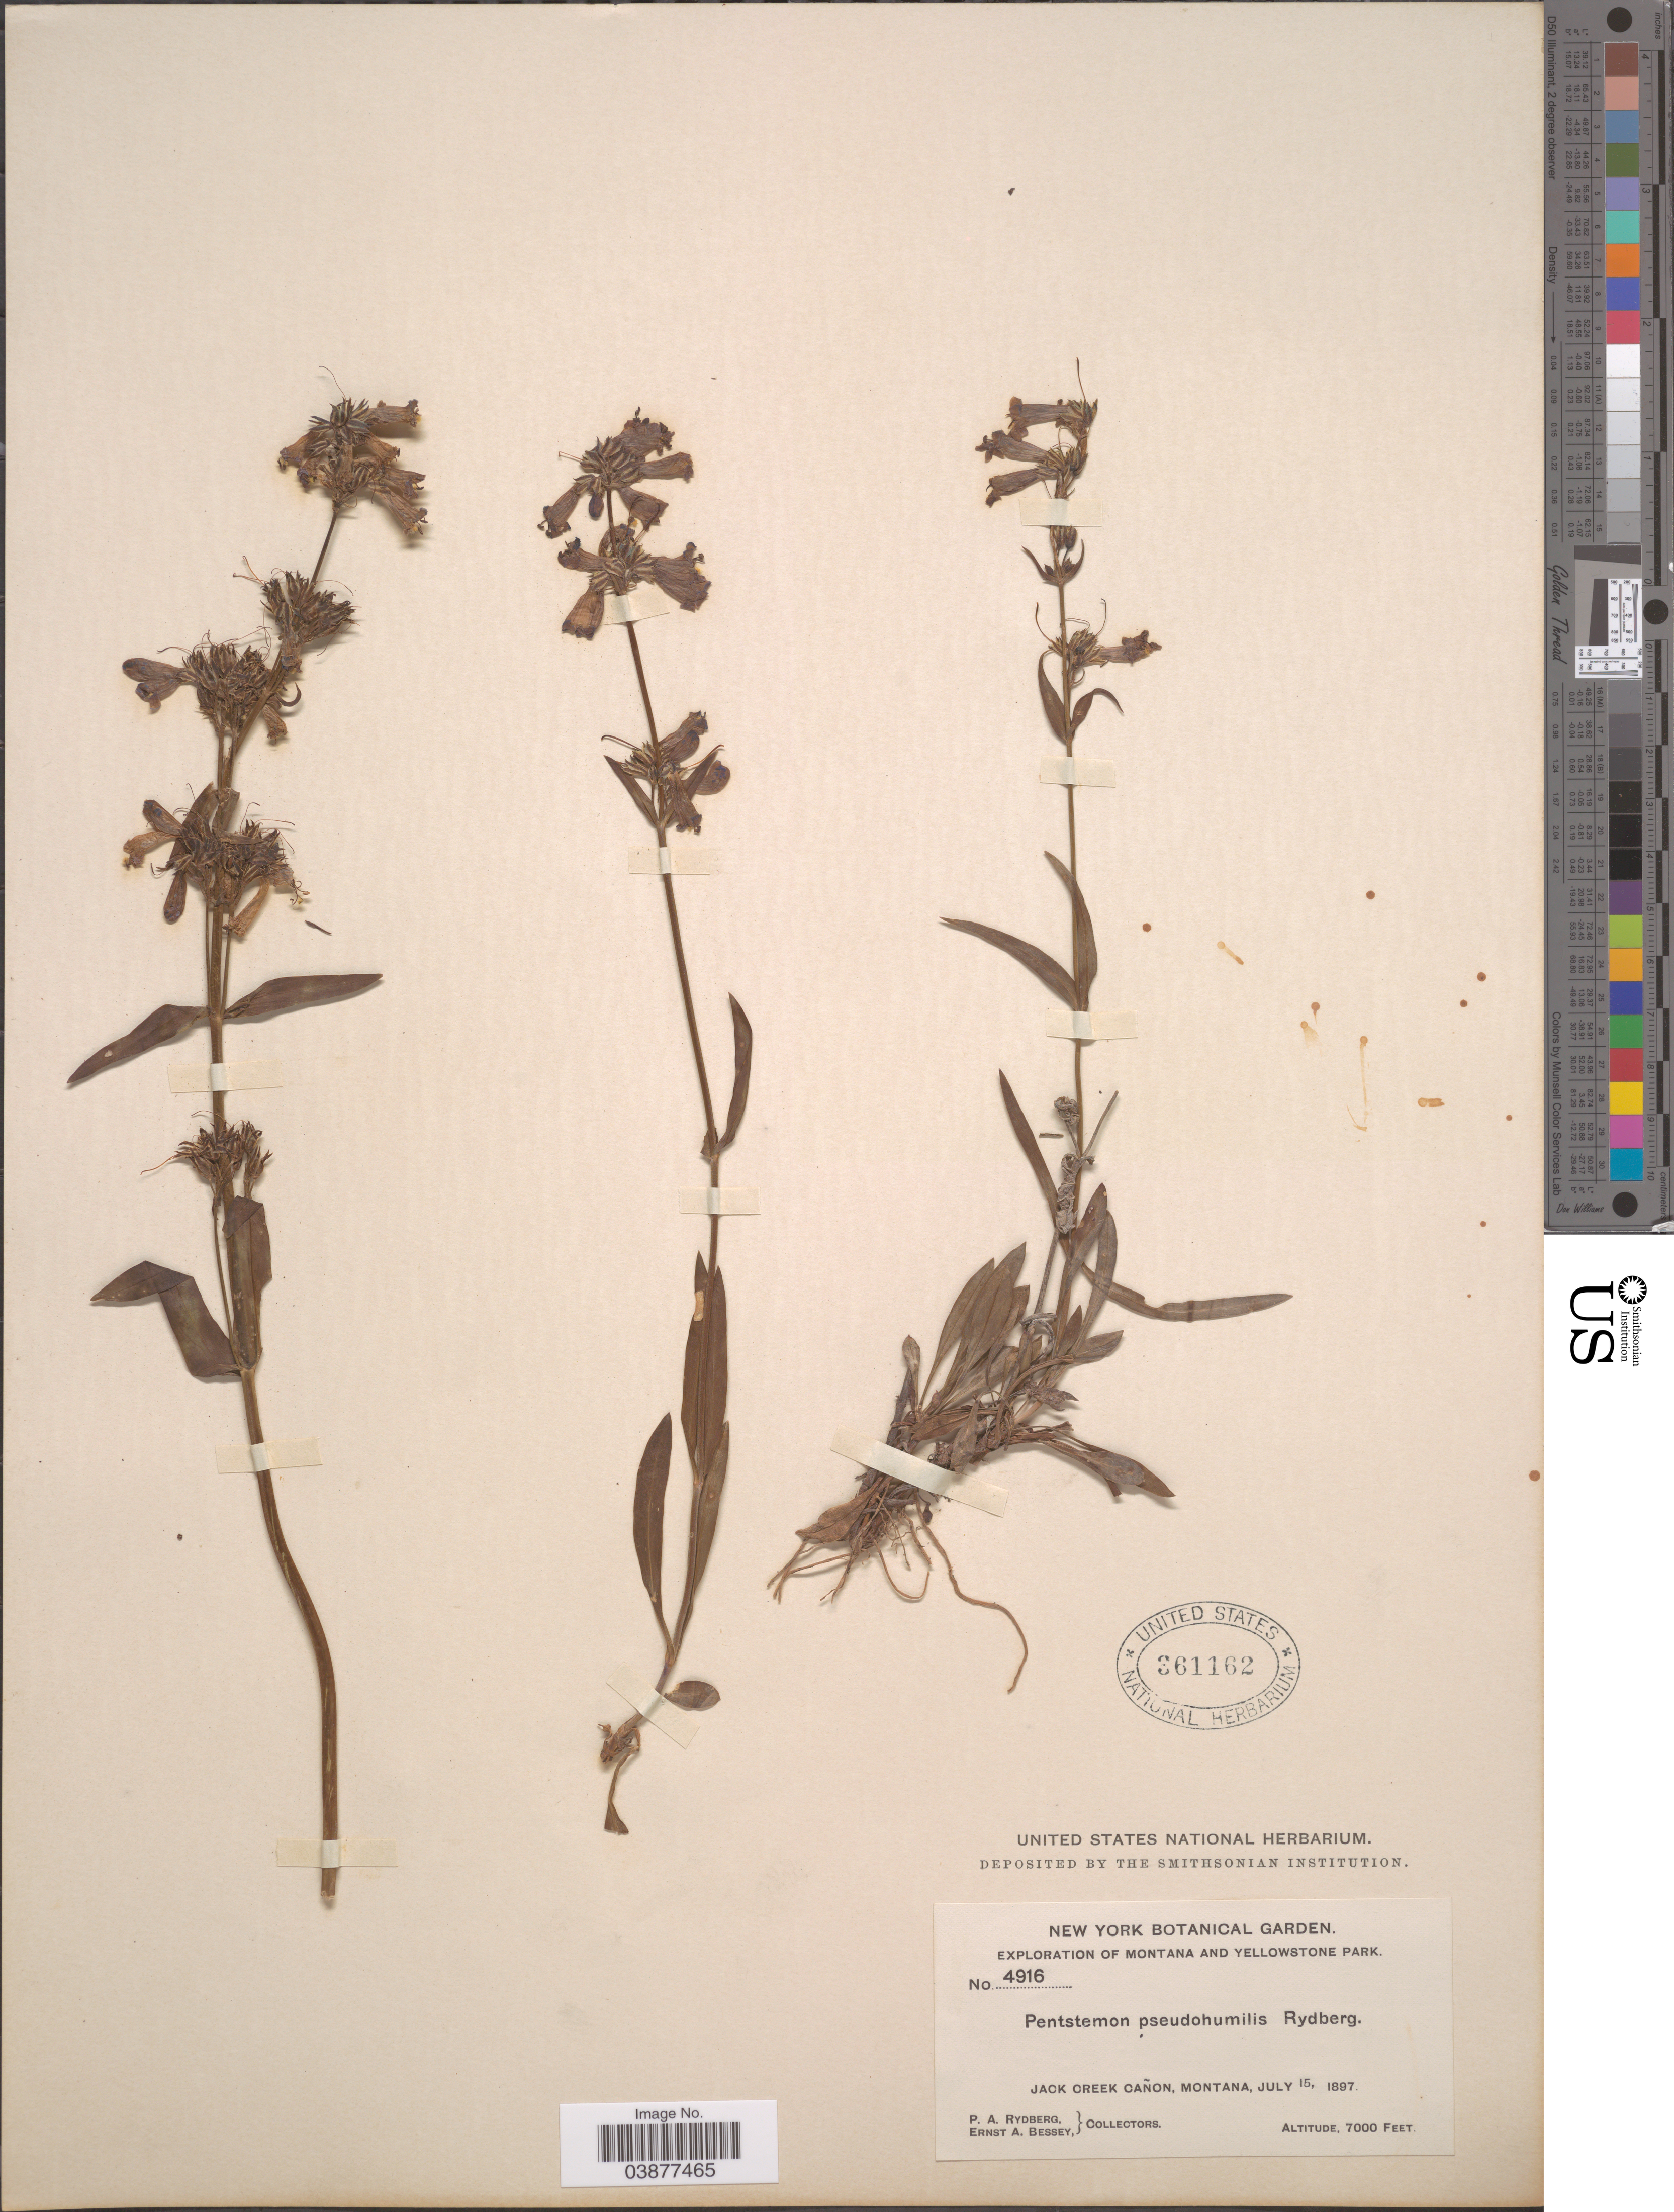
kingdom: Plantae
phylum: Tracheophyta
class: Magnoliopsida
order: Lamiales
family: Plantaginaceae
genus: Penstemon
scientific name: Penstemon pseudoprocerus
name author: Rydb.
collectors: P. A. Rydberg & E. A. Bessey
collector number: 4916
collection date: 1897-07-15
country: United States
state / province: Montana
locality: Montana and Yellowstone Park. Jack Creek Cañon.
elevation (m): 2134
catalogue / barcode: US 361162